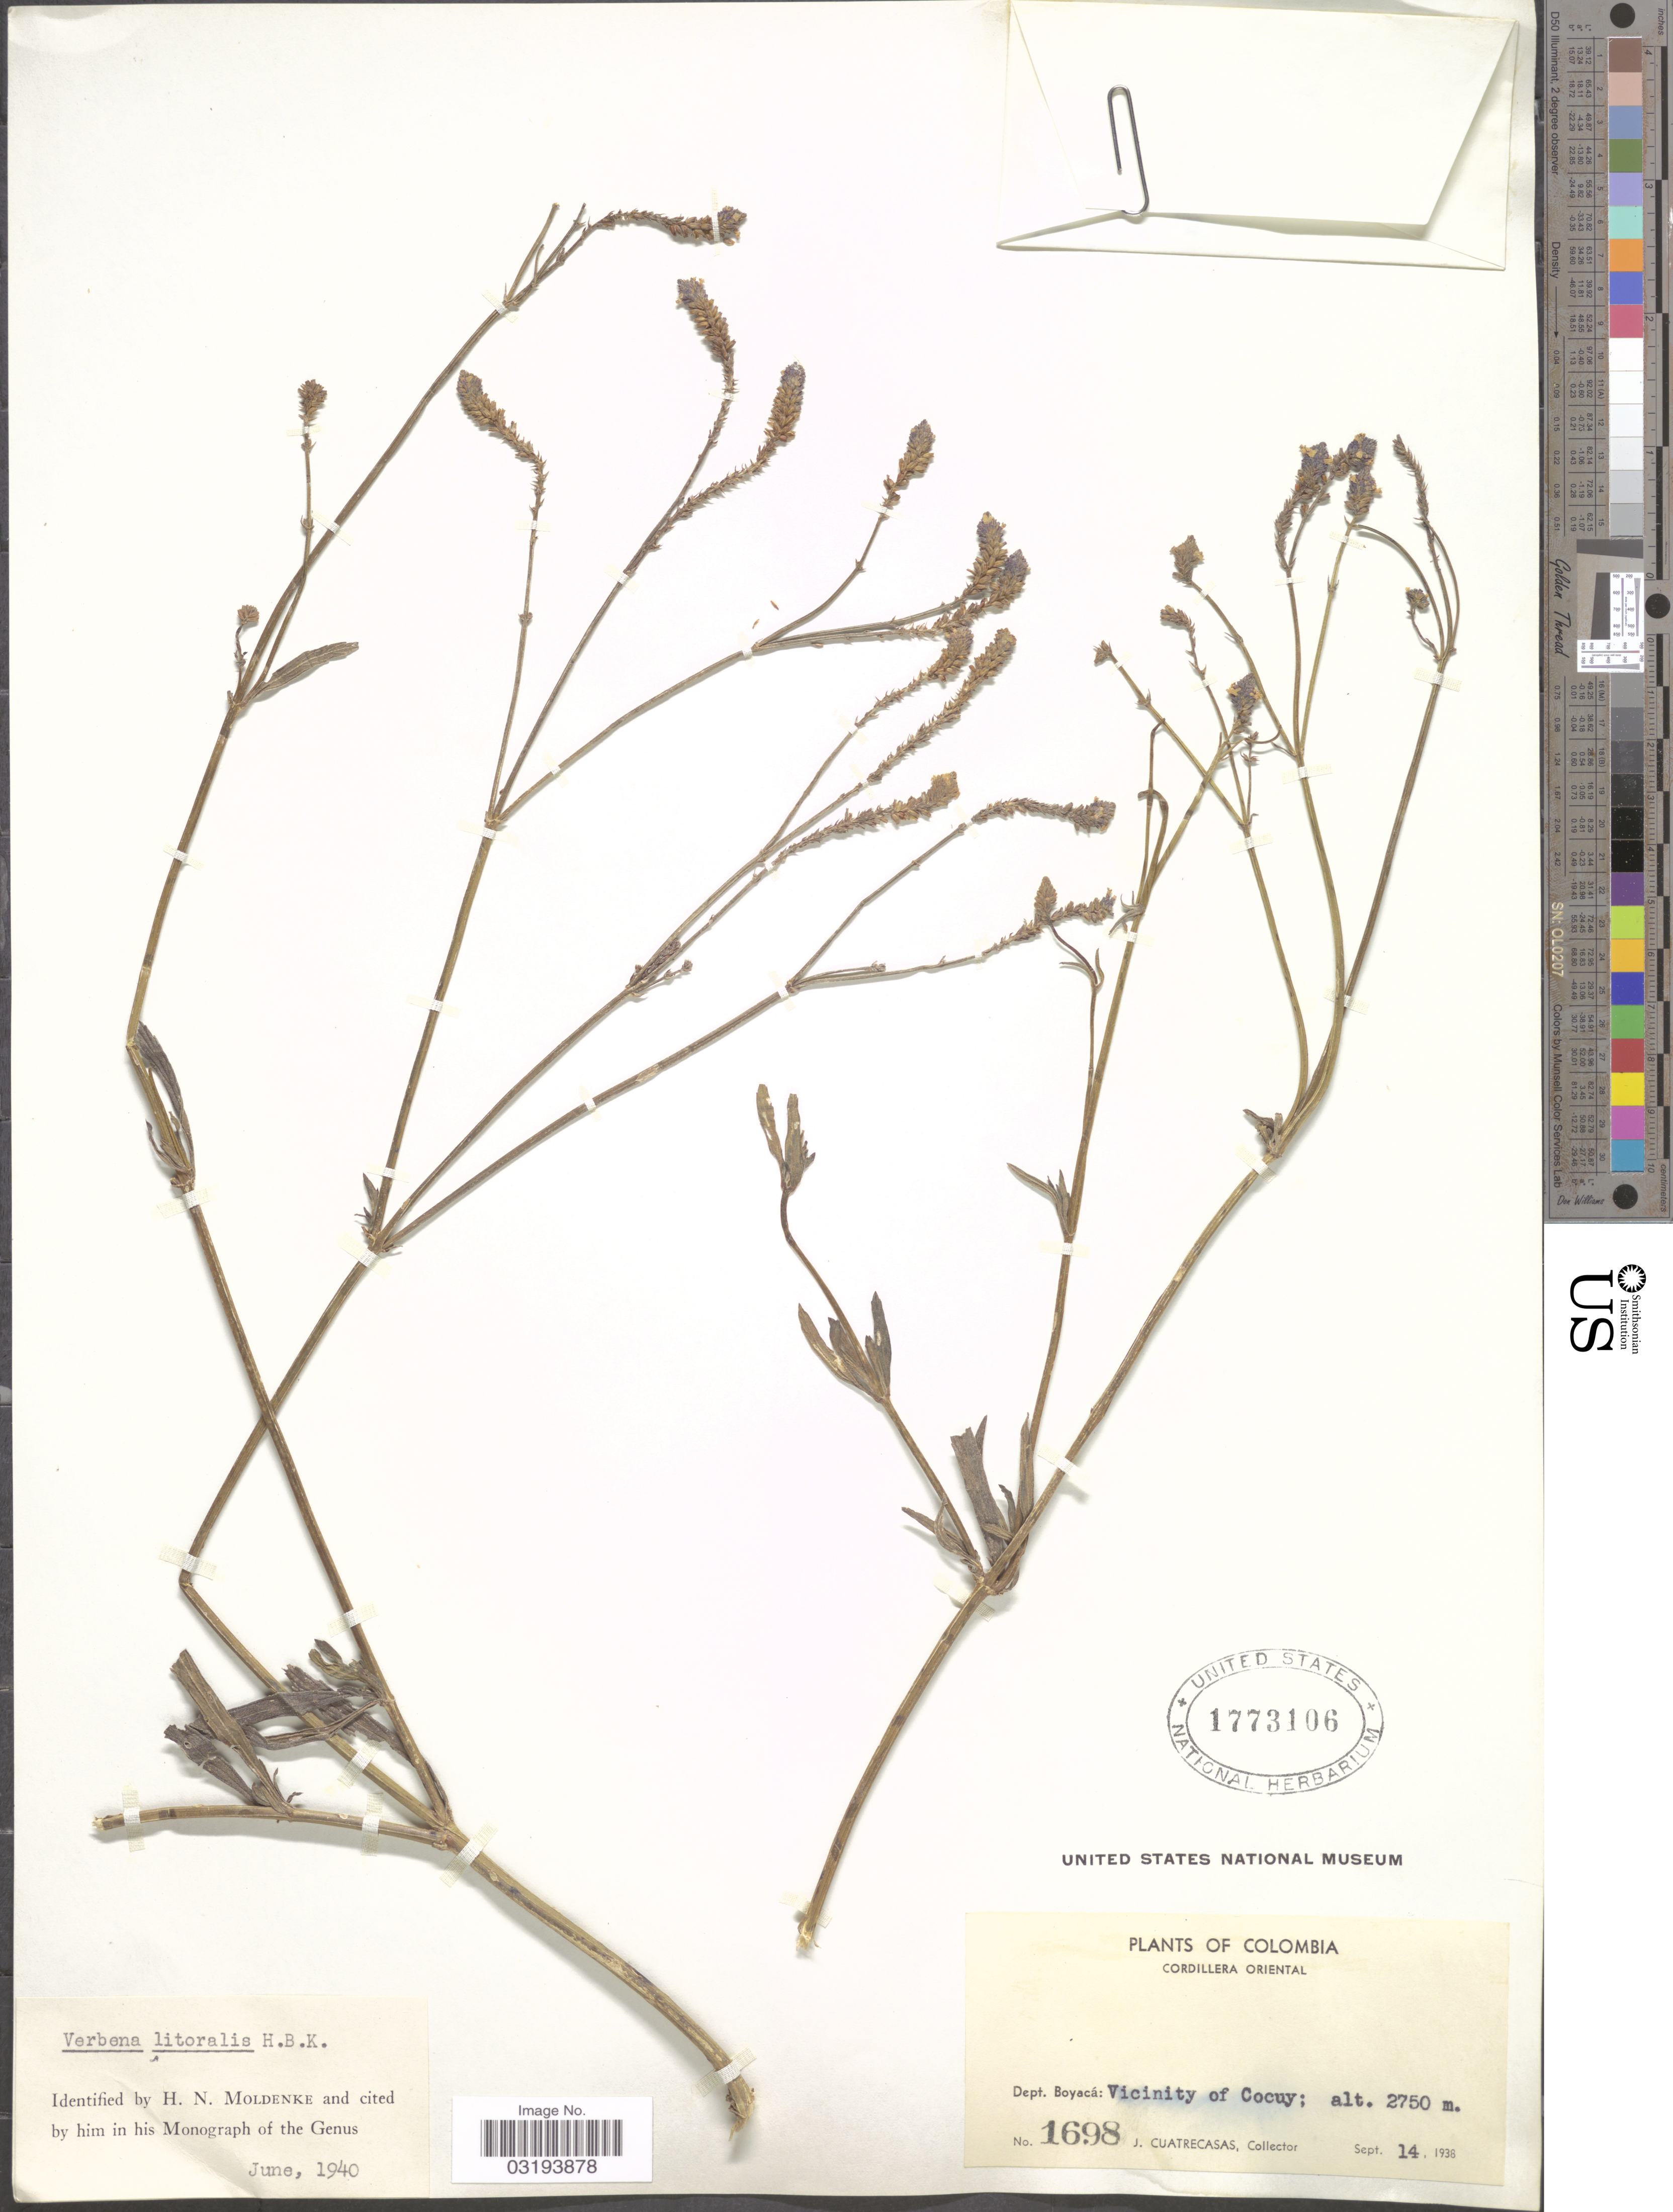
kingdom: Plantae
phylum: Tracheophyta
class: Magnoliopsida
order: Lamiales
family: Verbenaceae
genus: Verbena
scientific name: Verbena litoralis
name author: Kunth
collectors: J. Cuatrecasas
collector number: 1698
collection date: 1938-09-14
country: Colombia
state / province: Boyacá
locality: Cordillera Oriental, Dept. Boyacá: Vicinity of Cocuy.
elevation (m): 2750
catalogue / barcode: US 1773106